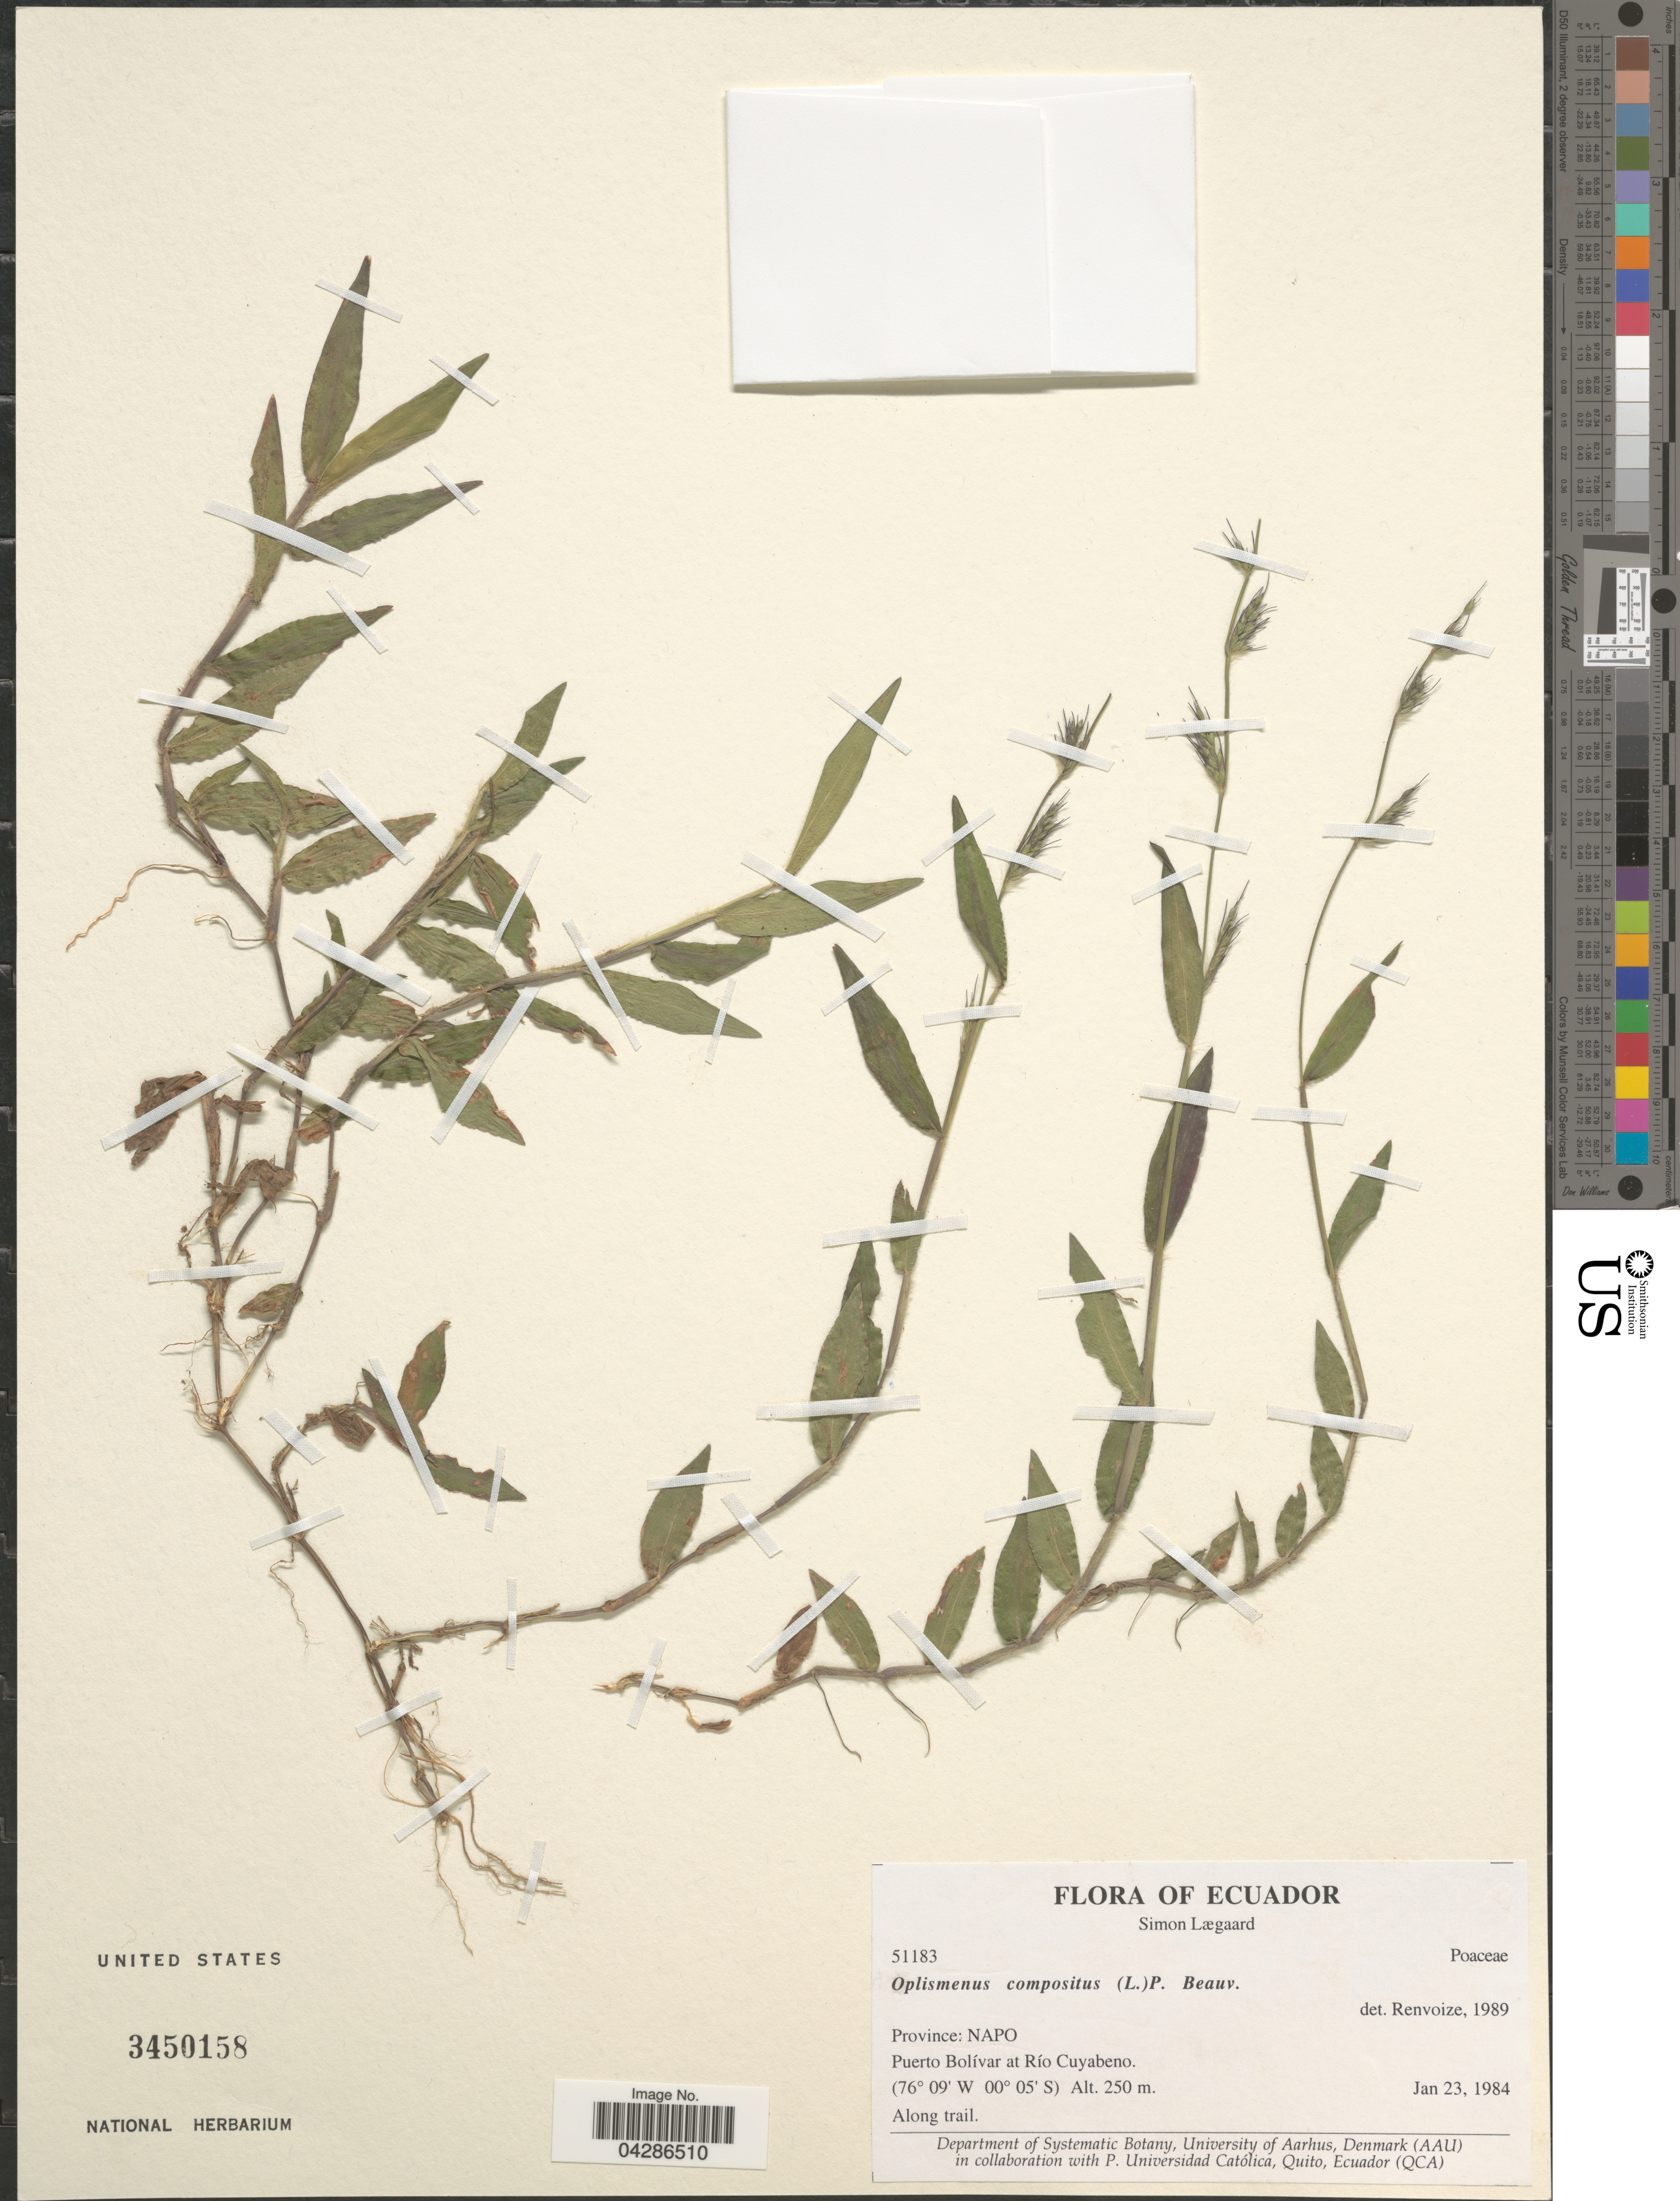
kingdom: Plantae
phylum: Tracheophyta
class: Liliopsida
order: Poales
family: Poaceae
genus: Oplismenus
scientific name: Oplismenus compositus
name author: (L.) P. Beauv.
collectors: S. Lægaard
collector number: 51183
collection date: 1984-01-23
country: Ecuador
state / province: Napo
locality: Puerto Bolívar at Río Cuyabeno.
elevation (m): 250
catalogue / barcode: US 3450158